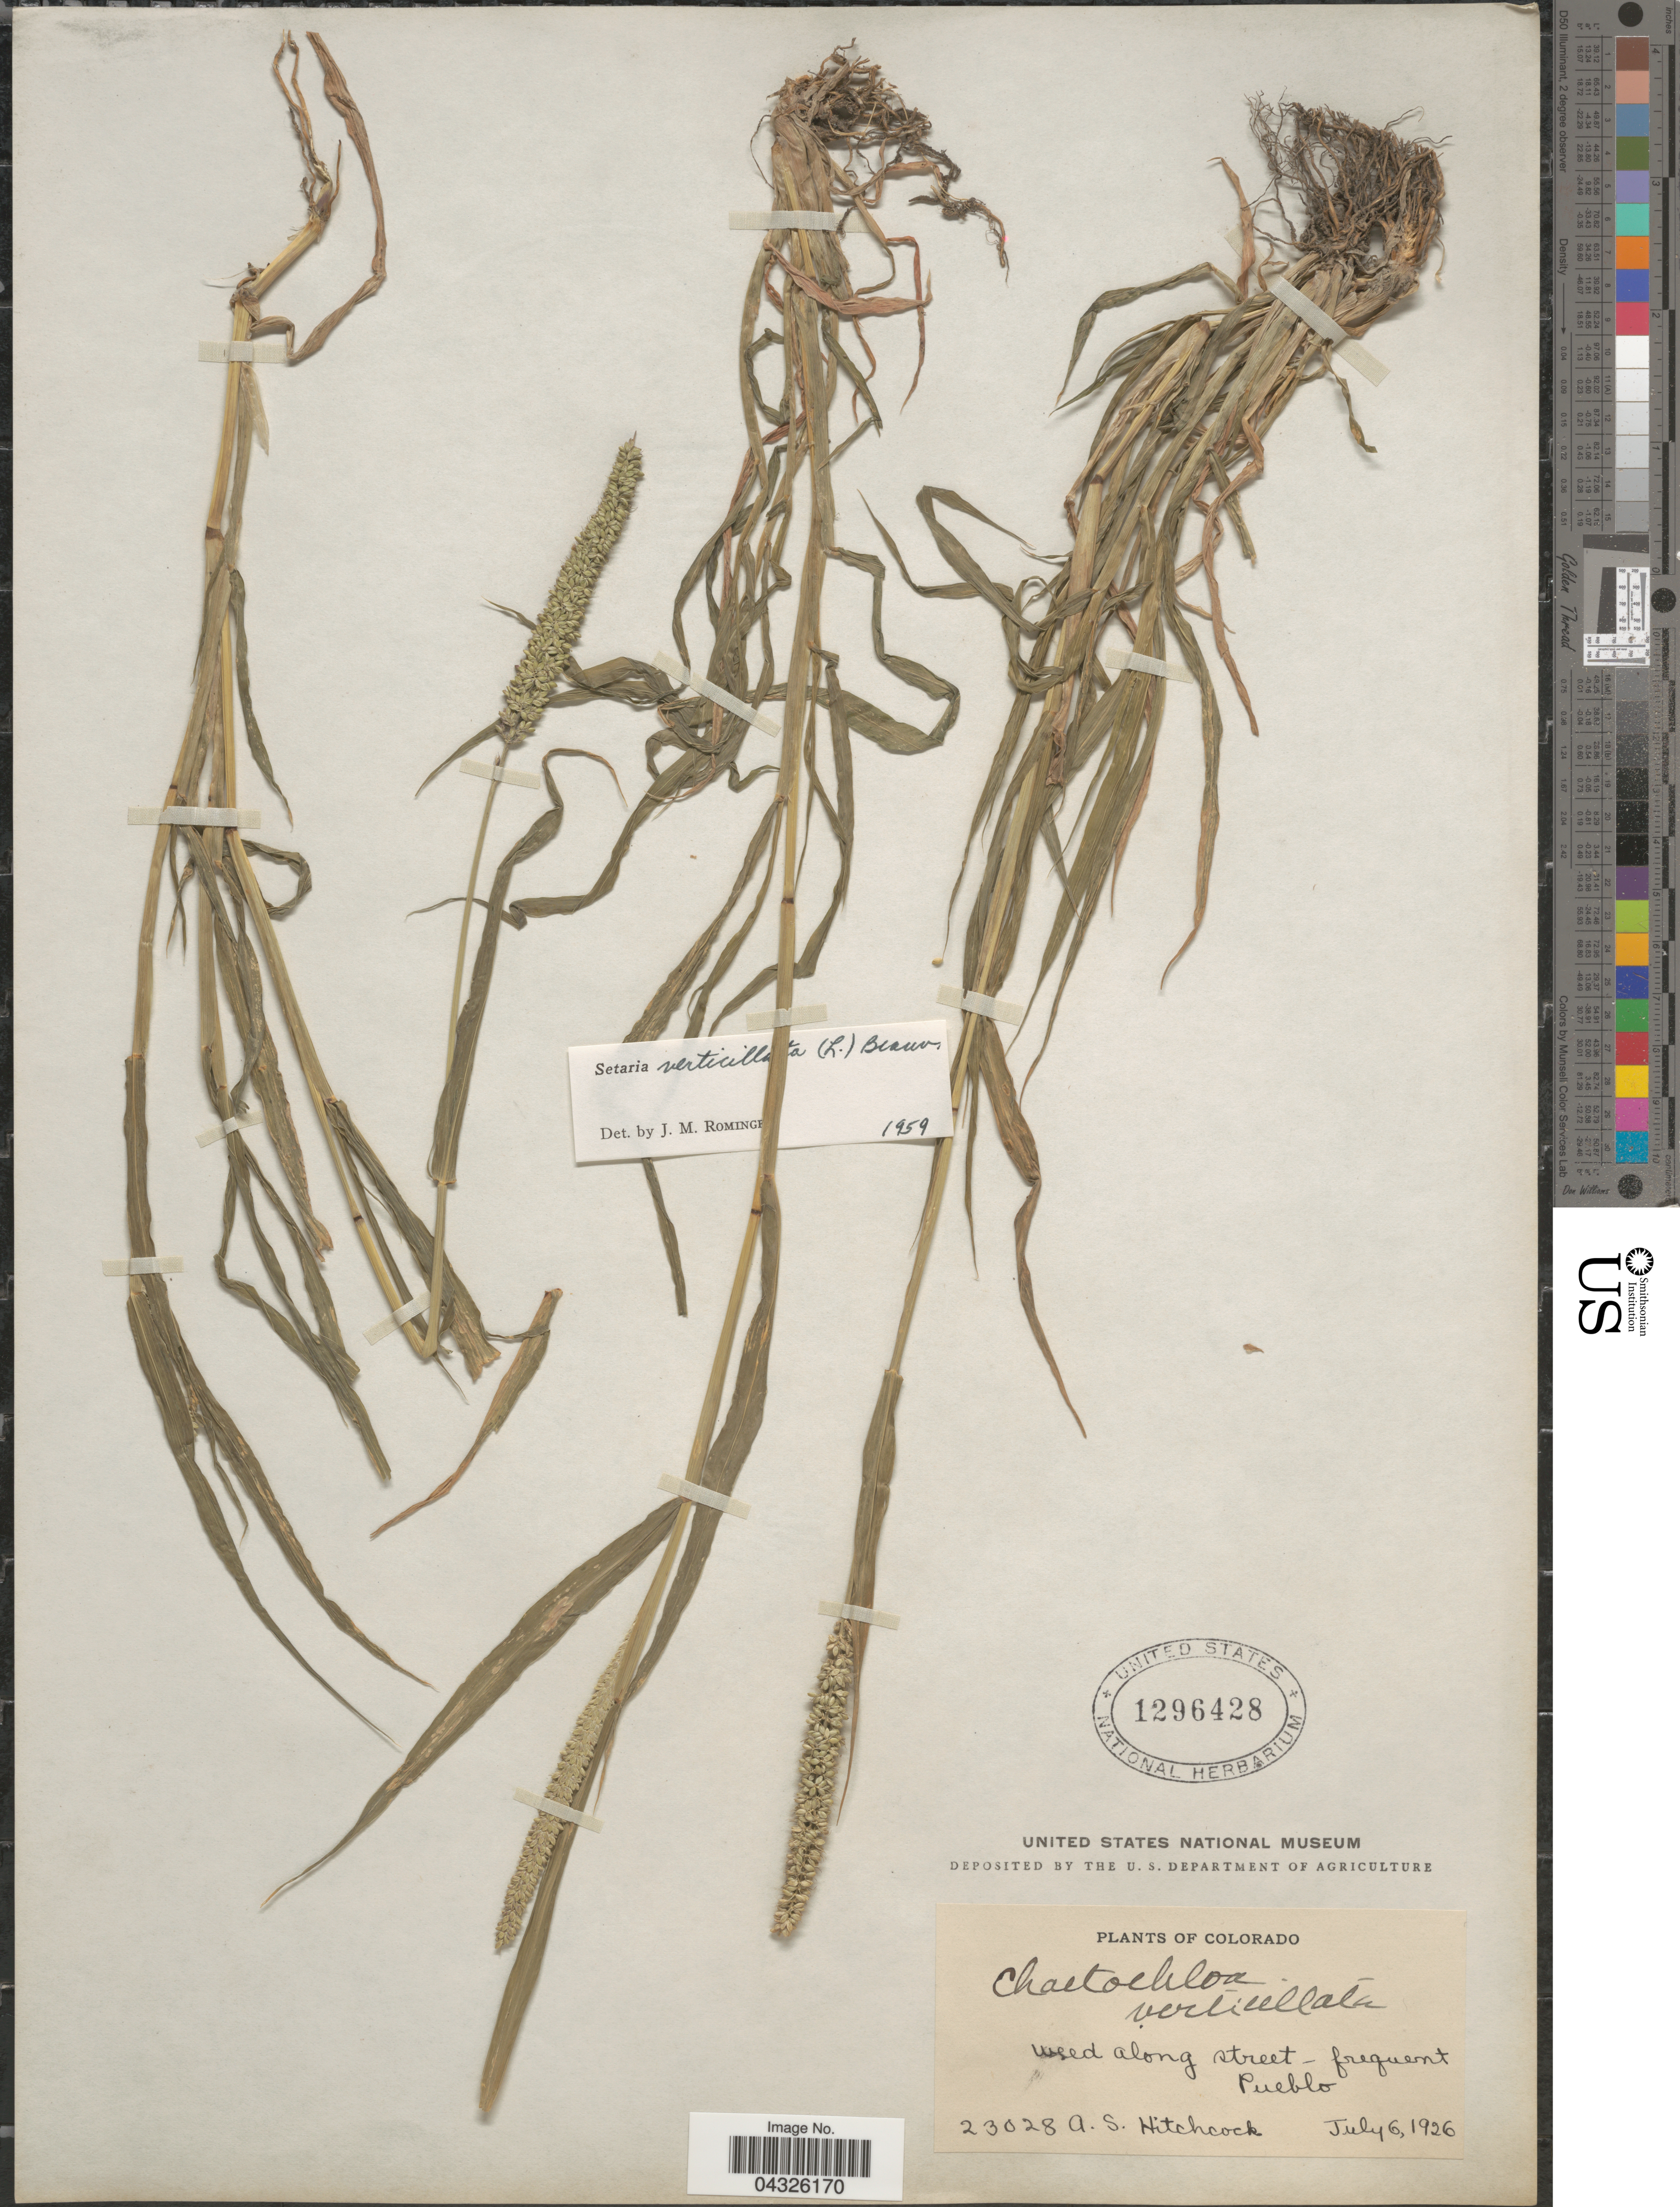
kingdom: Plantae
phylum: Tracheophyta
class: Liliopsida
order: Poales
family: Poaceae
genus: Setaria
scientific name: Setaria verticillata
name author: (L.) P. Beauv.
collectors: A. S. Hitchcock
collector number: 23028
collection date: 1926-07-06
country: United States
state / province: Colorado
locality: Weed along street - frequent Pueblo.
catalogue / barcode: US 1296428